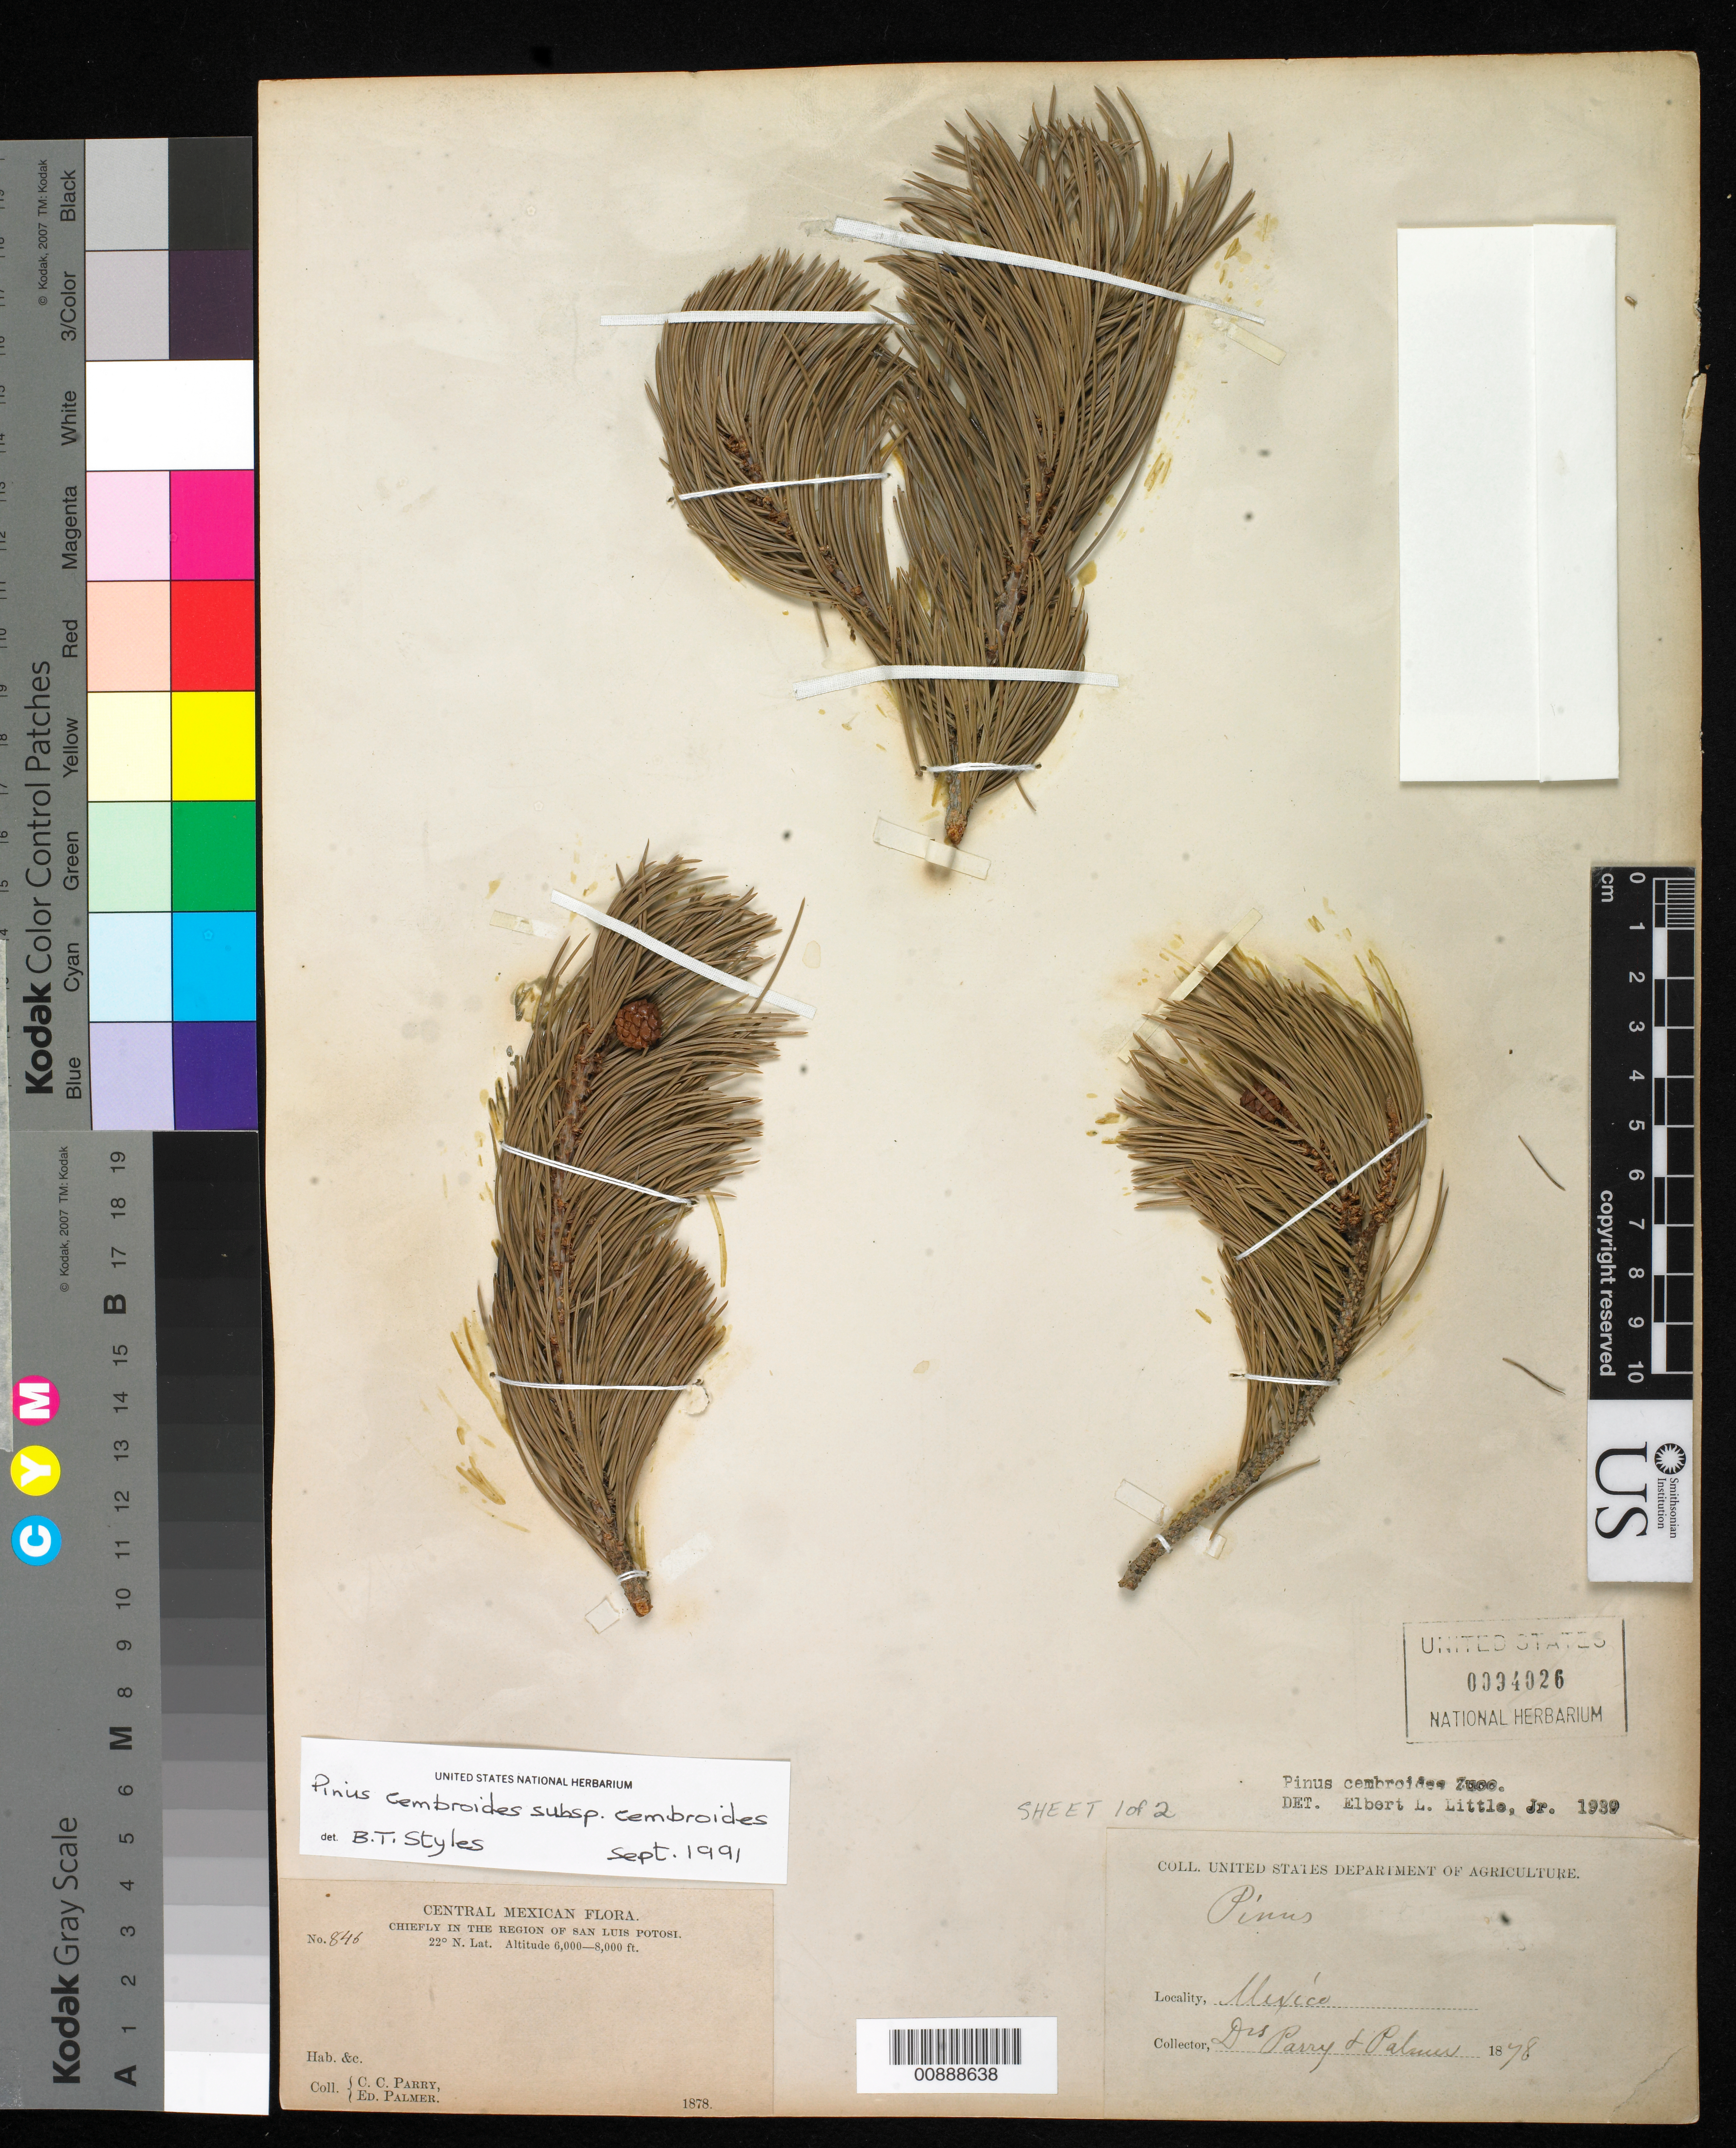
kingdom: Plantae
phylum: Tracheophyta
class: Pinopsida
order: Pinales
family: Pinaceae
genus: Pinus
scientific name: Pinus cembroides subsp. cembroides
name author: Zucc.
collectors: C. C. Parry & E. Palmer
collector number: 846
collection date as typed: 1878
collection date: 1878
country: Mexico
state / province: San Luis Potosí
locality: Chiefly in the region of San Luis Potosí.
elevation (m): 1829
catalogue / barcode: US 94026